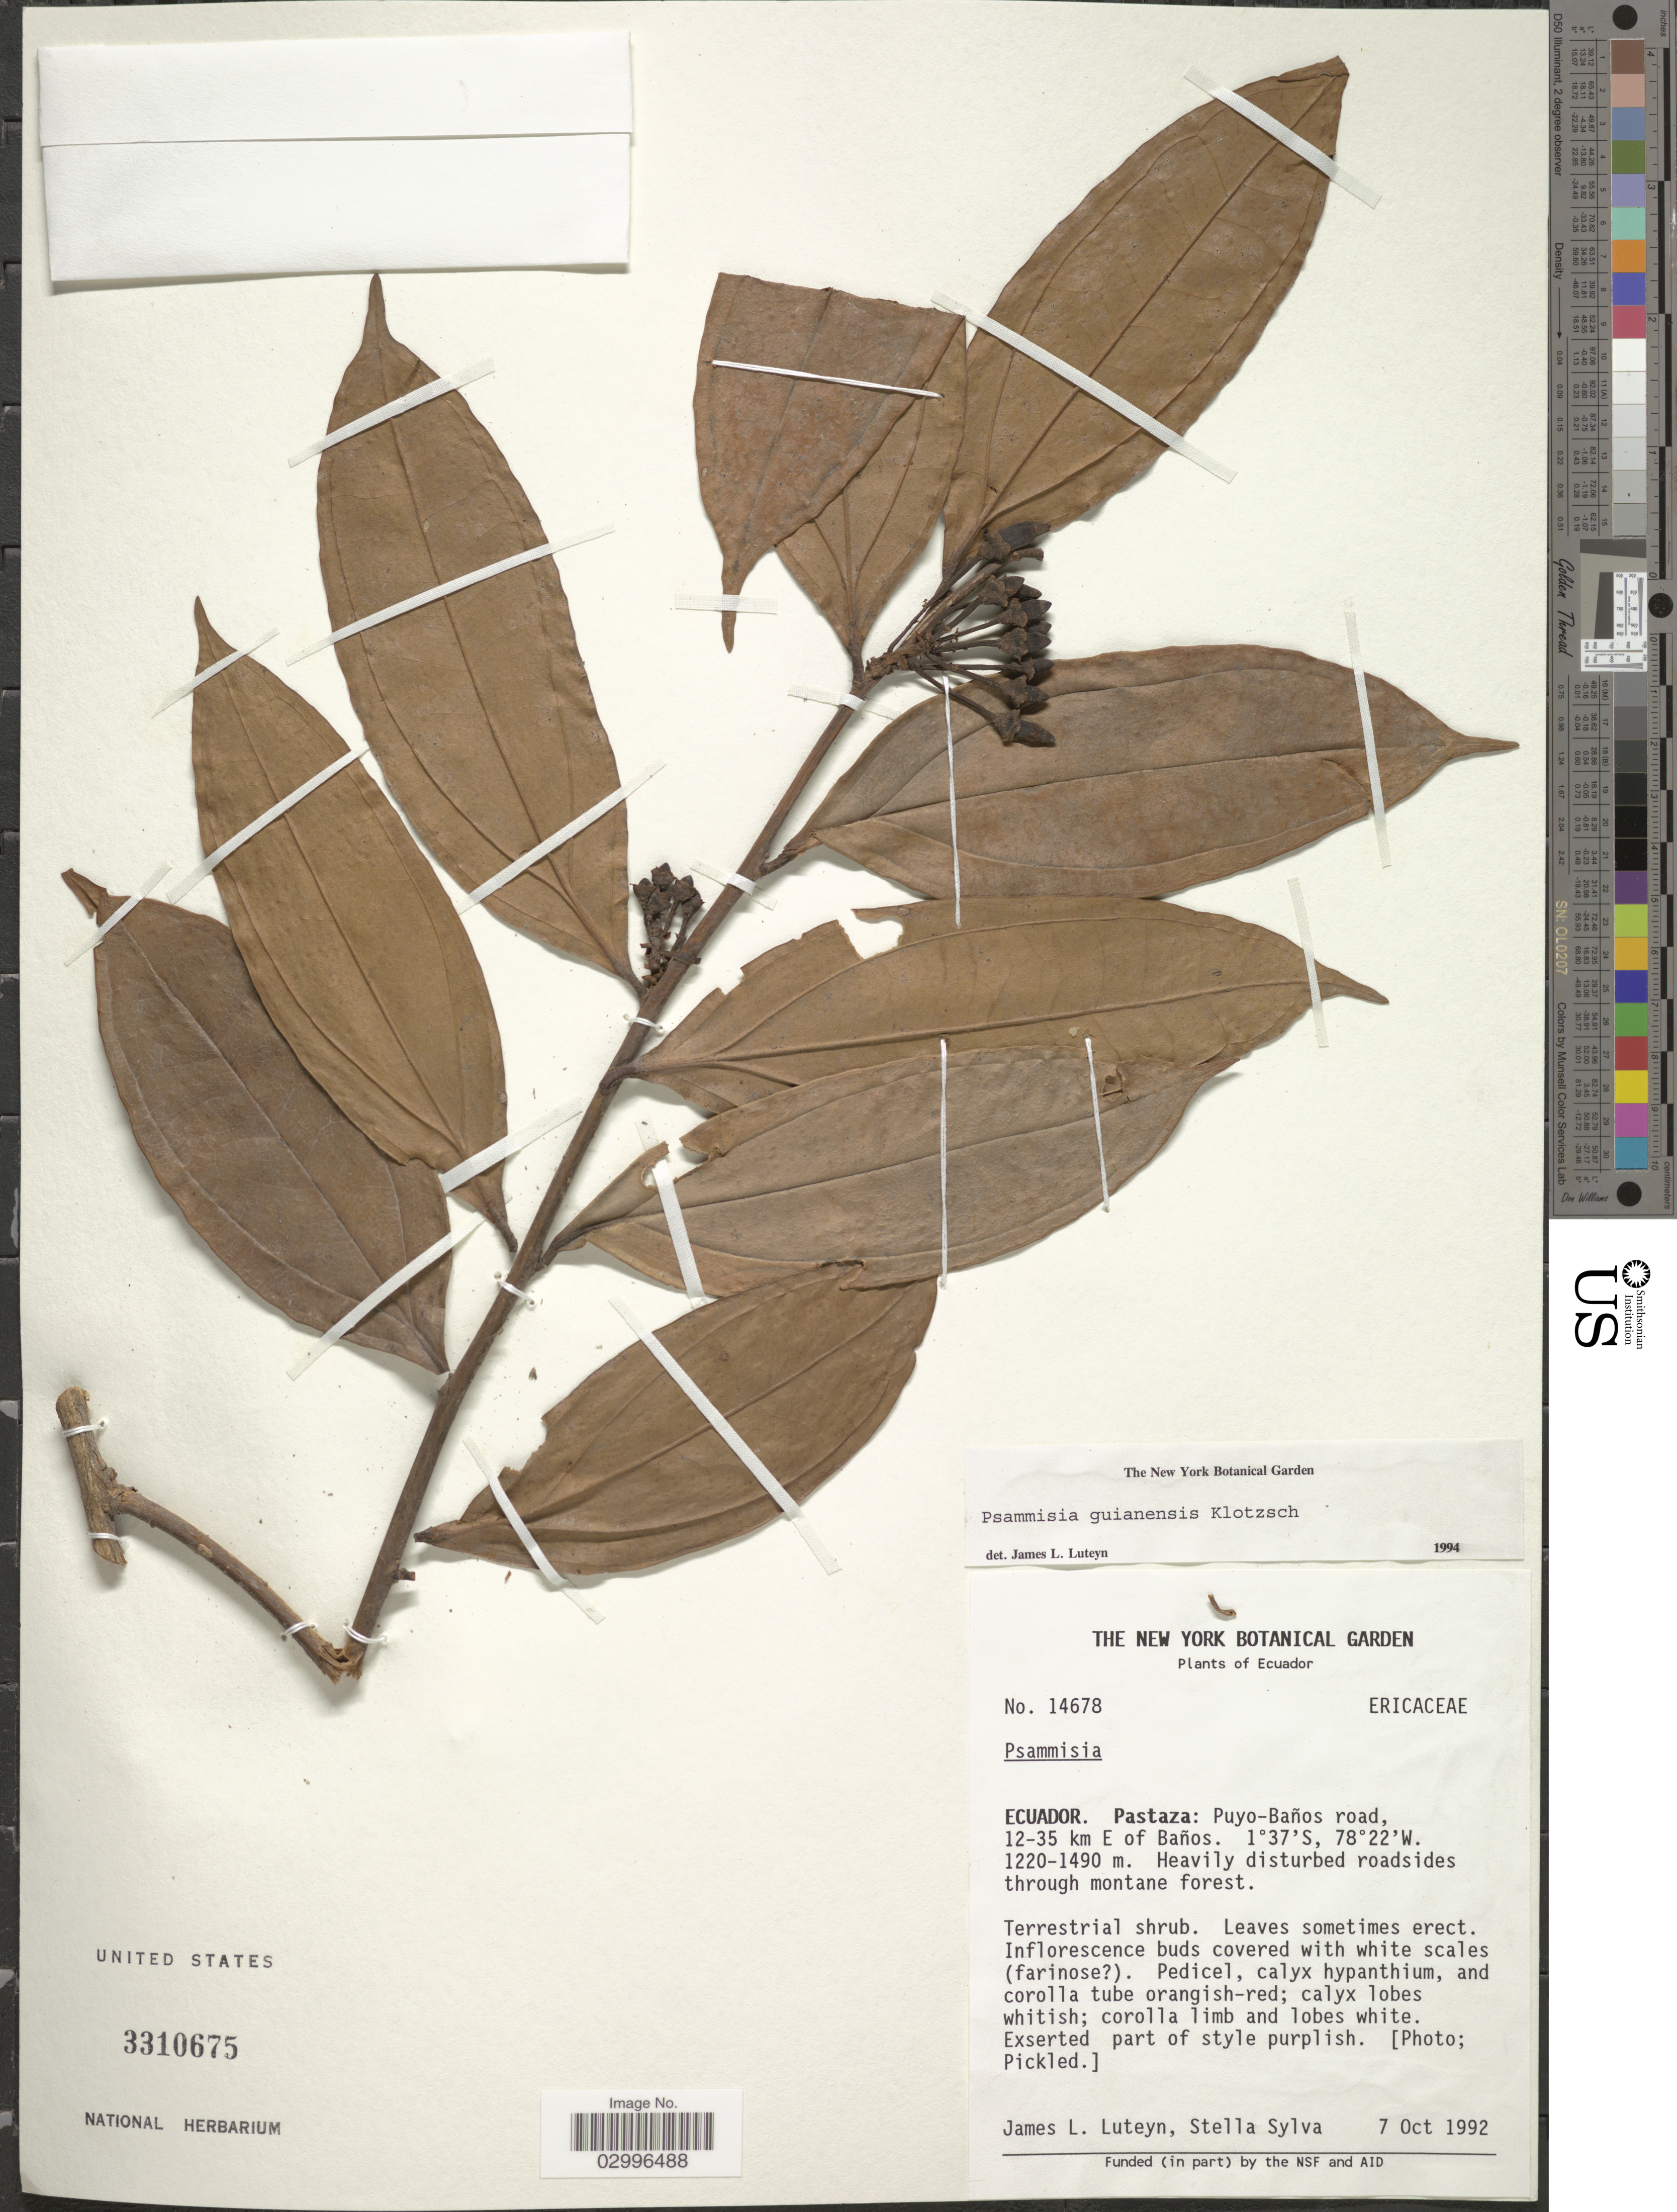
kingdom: Plantae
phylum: Tracheophyta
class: Magnoliopsida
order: Ericales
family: Ericaceae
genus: Psammisia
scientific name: Psammisia guianensis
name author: Klotzsch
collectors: J. L. Luteyn & S. Sylva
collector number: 14678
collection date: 1992-10-07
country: Ecuador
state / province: Pastaza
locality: Puyo-Baños road, 12-35 km E of Baños.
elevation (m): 1220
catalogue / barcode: US 3310675